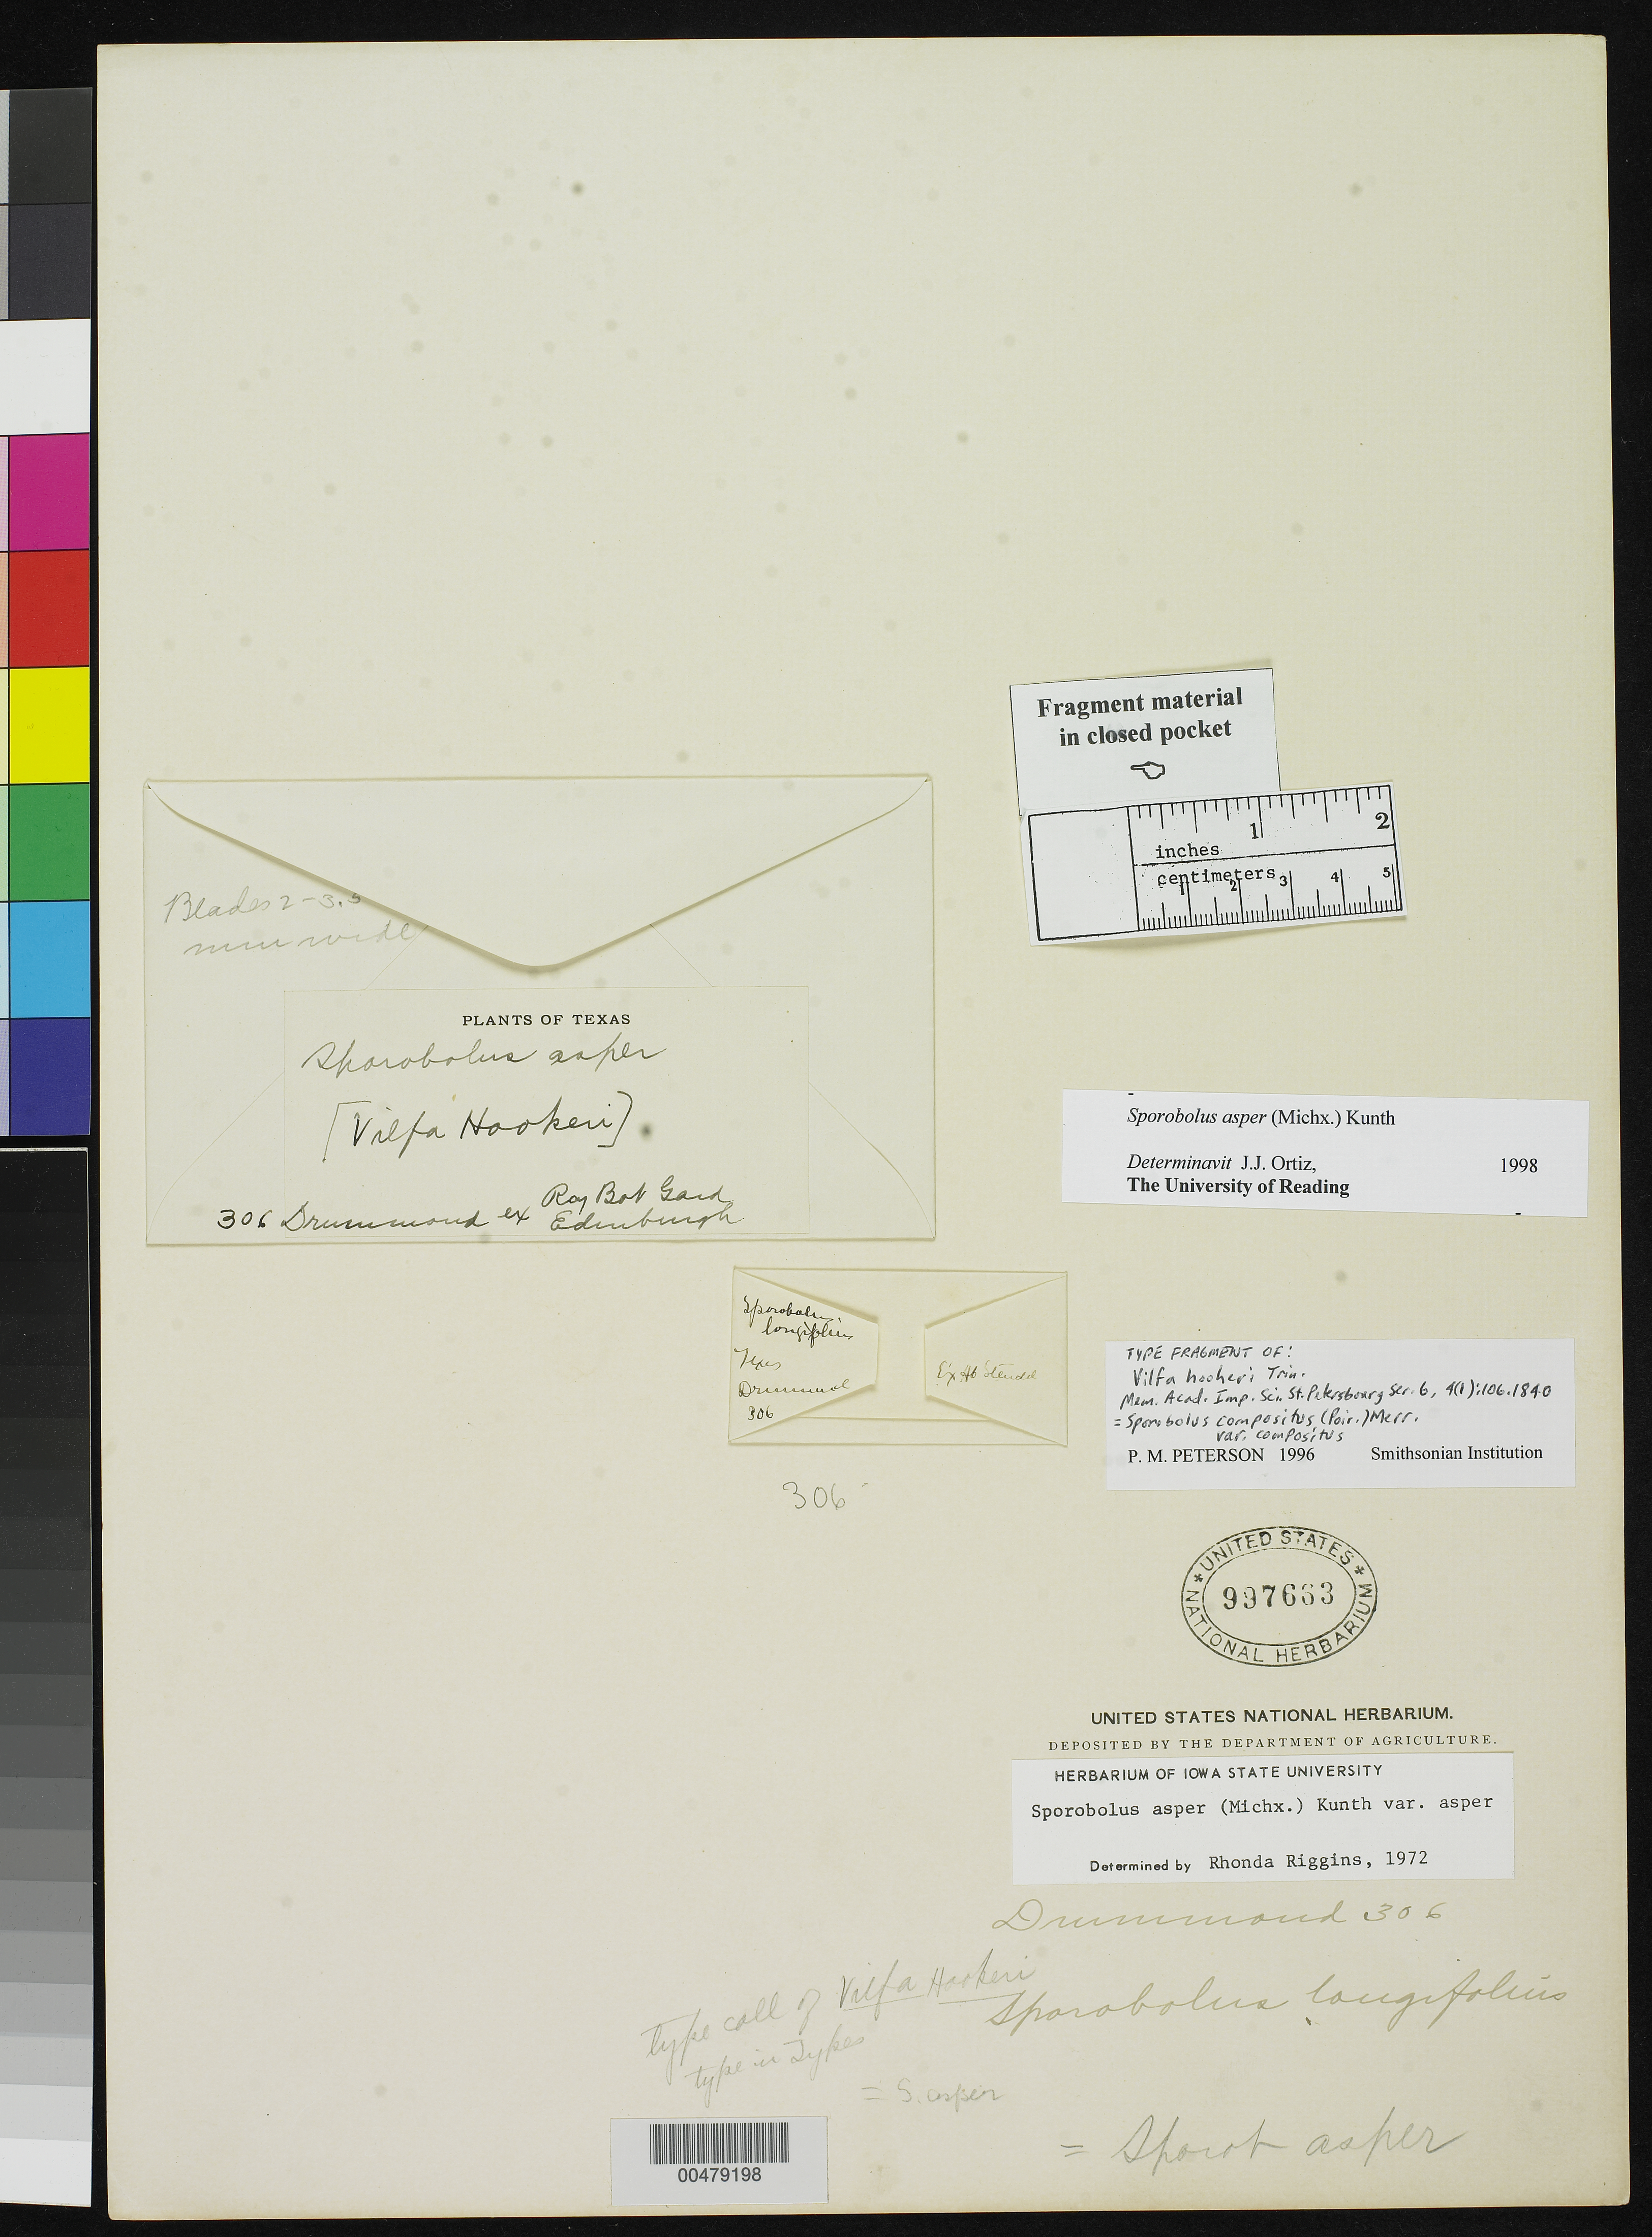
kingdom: Plantae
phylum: Tracheophyta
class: Liliopsida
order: Poales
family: Poaceae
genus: Vilfa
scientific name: Vilfa hookeri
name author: Trin.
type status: Type Fragment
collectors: T. Drummond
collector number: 306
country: United States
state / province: Texas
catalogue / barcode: US 997663